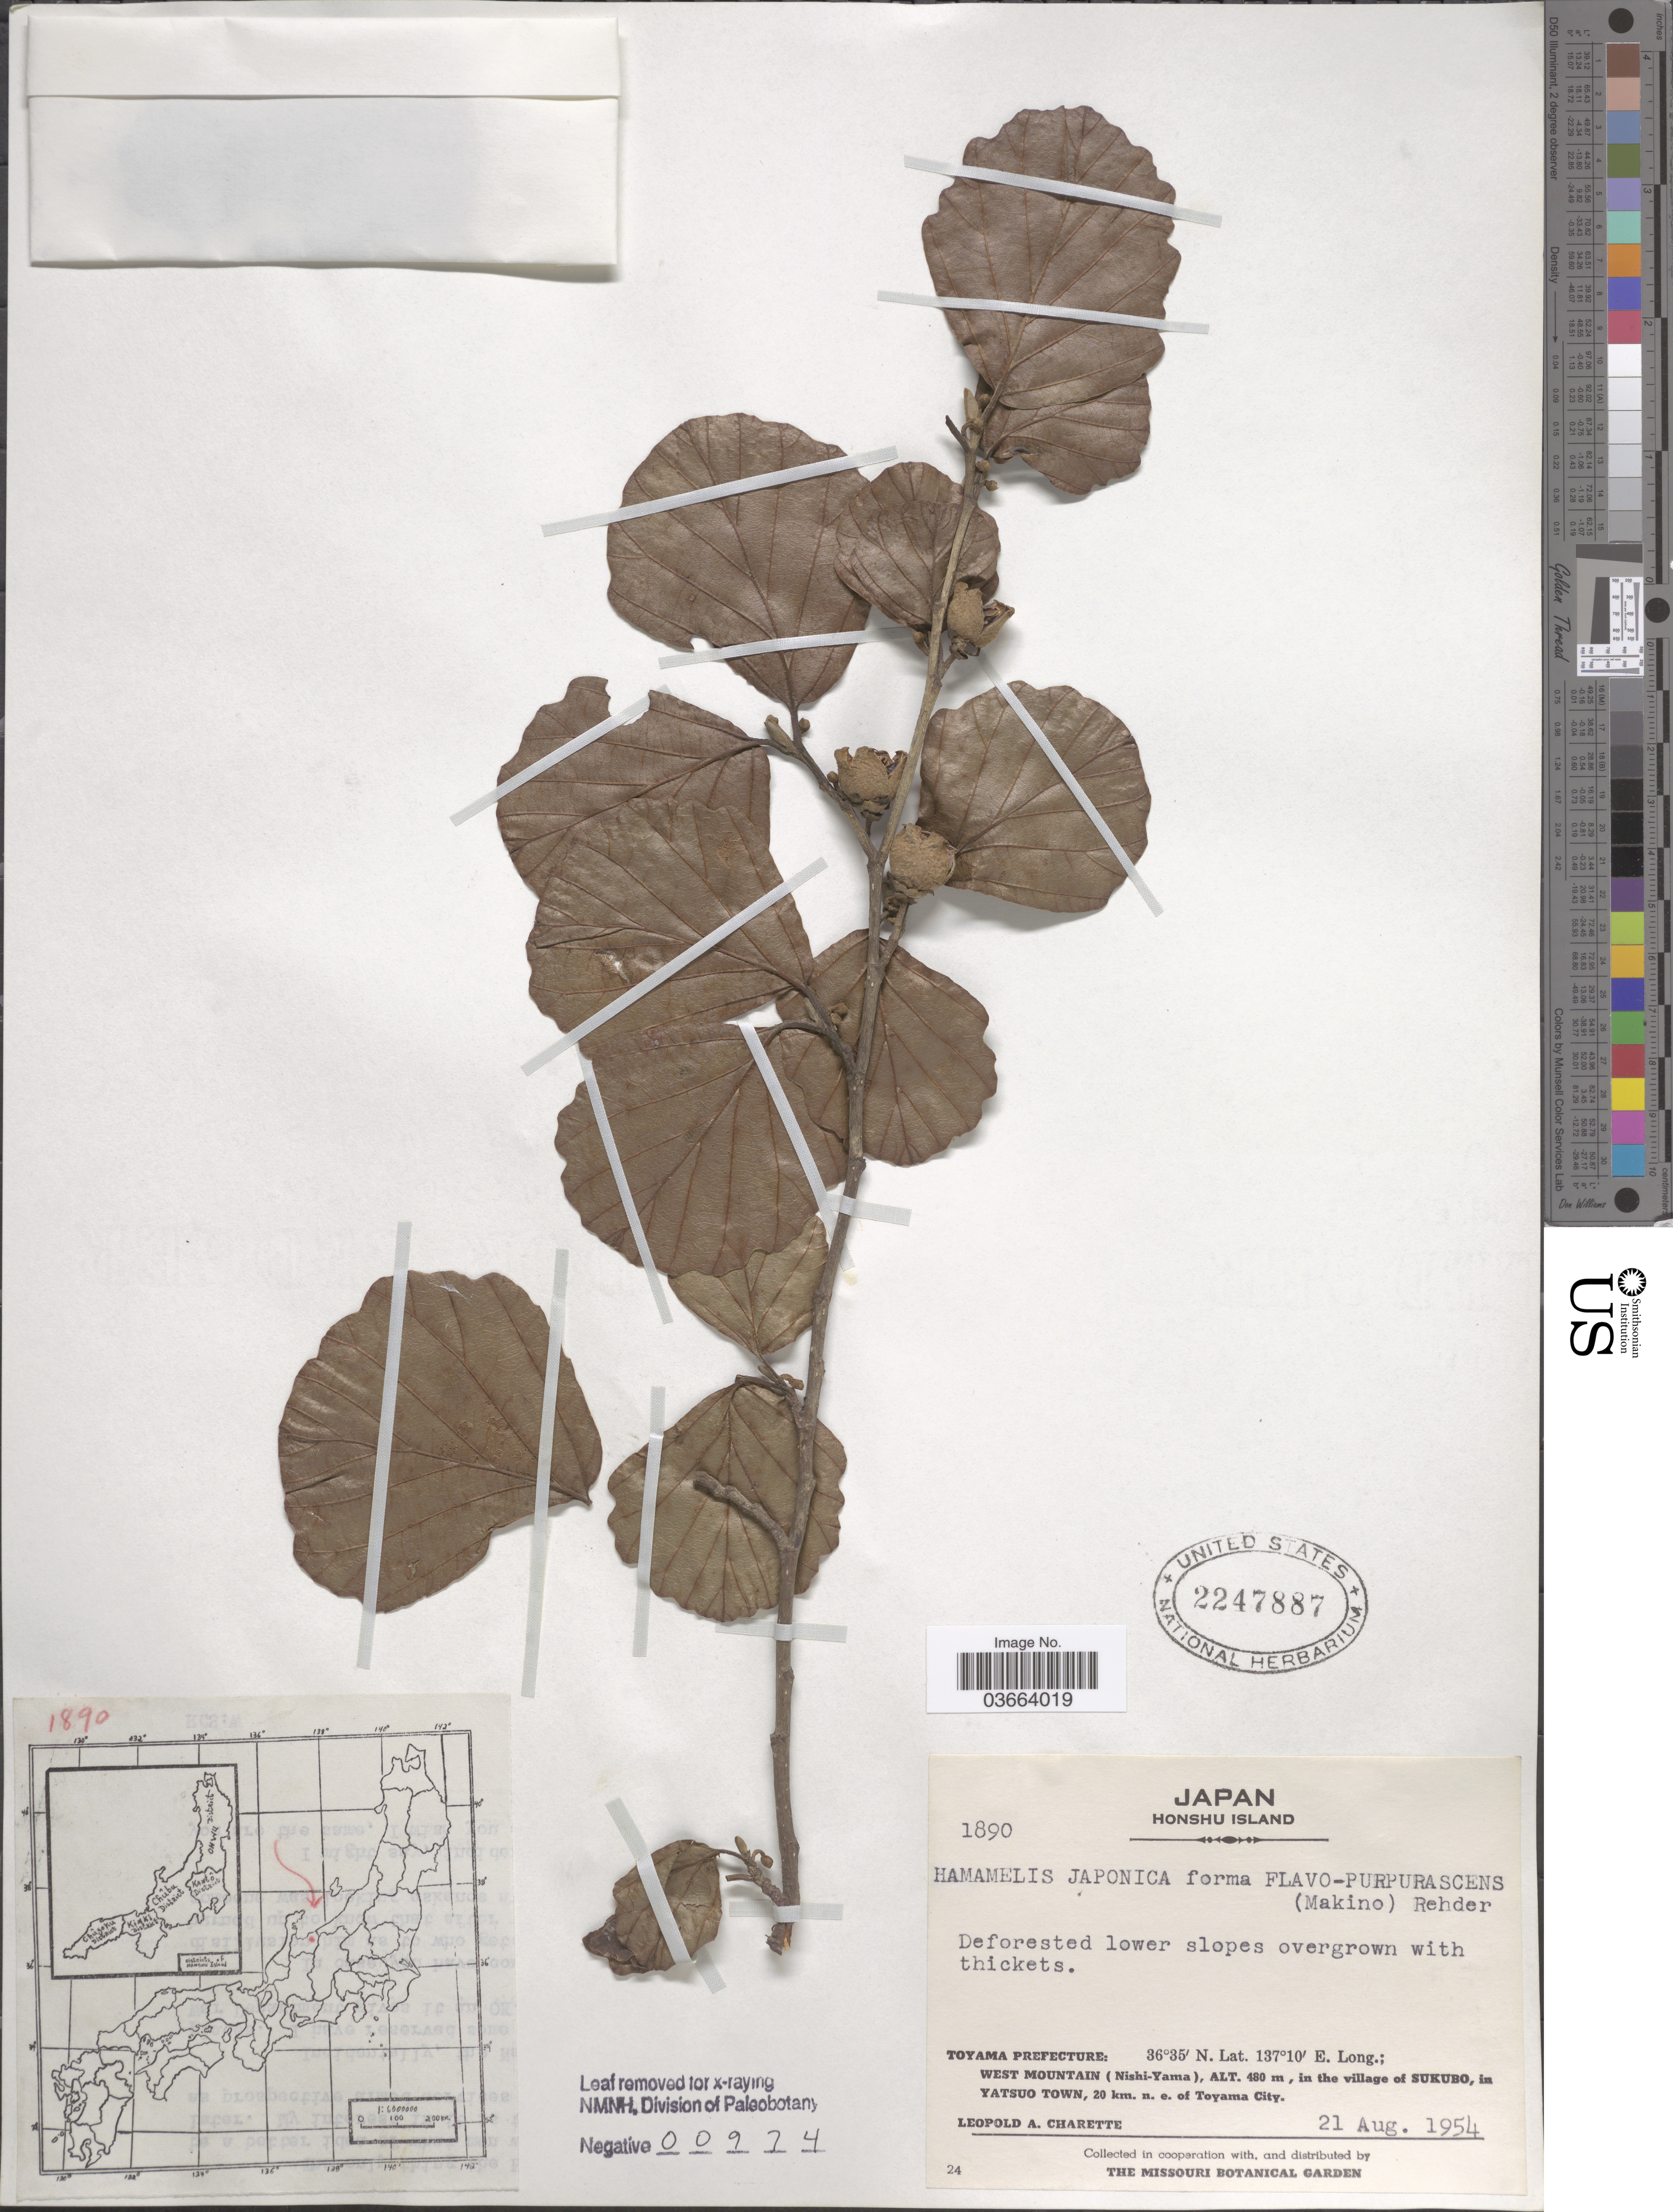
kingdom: Plantae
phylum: Tracheophyta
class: Magnoliopsida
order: Saxifragales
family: Hamamelidaceae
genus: Hamamelis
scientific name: Hamamelis japonica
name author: Siebold & Zucc.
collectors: L. A. Charette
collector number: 1890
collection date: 1954-08-21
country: Japan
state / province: Toyama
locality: Honshu Island. Toyama Prefecture: West Mountain (Nishi-Yama), in the village of Sukubo, in Yatsuo town, 20 km. n.e. of Toyama City.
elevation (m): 480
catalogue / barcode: US 2247887